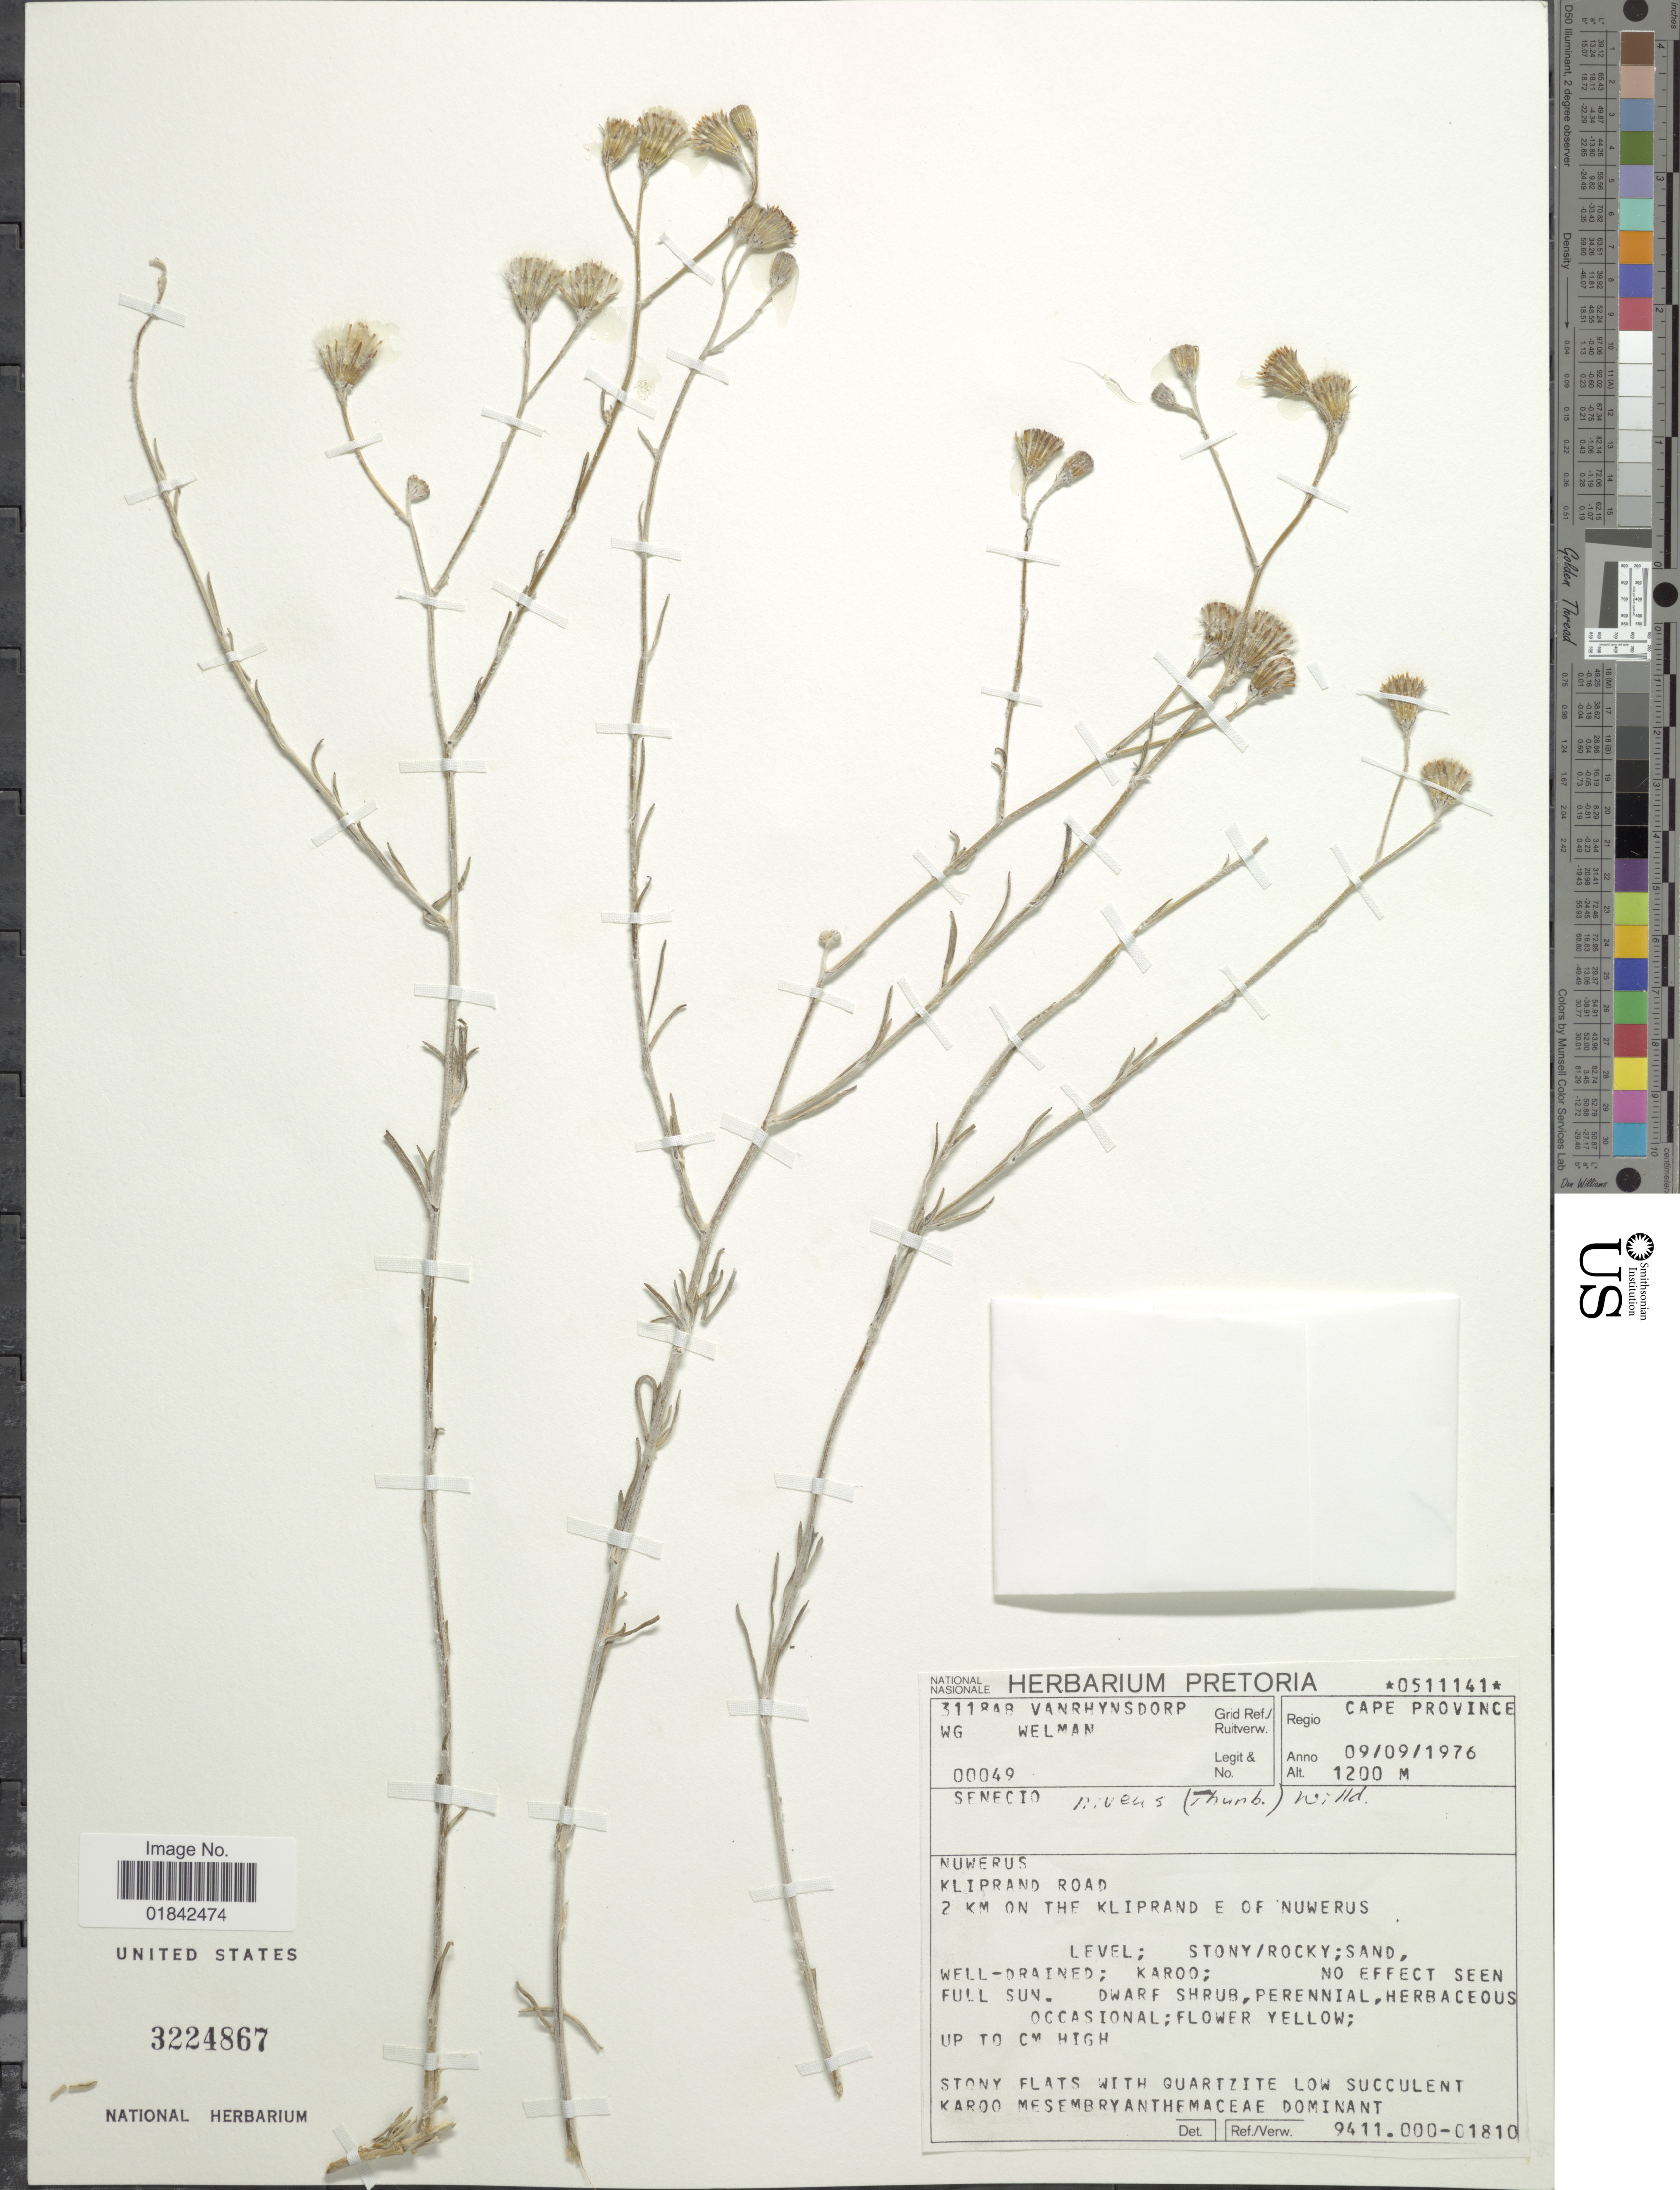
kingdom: Plantae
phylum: Tracheophyta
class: Magnoliopsida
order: Asterales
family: Asteraceae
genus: Senecio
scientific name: Senecio niveus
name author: (Thunb.) Willd.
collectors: W. G. Welman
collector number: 00049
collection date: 1976-09-09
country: South Africa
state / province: Western Cape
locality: Nuwerus, Kliprand Road, 2 km on the Kliprand E of Nuwerus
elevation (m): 1200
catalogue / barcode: US 3224867